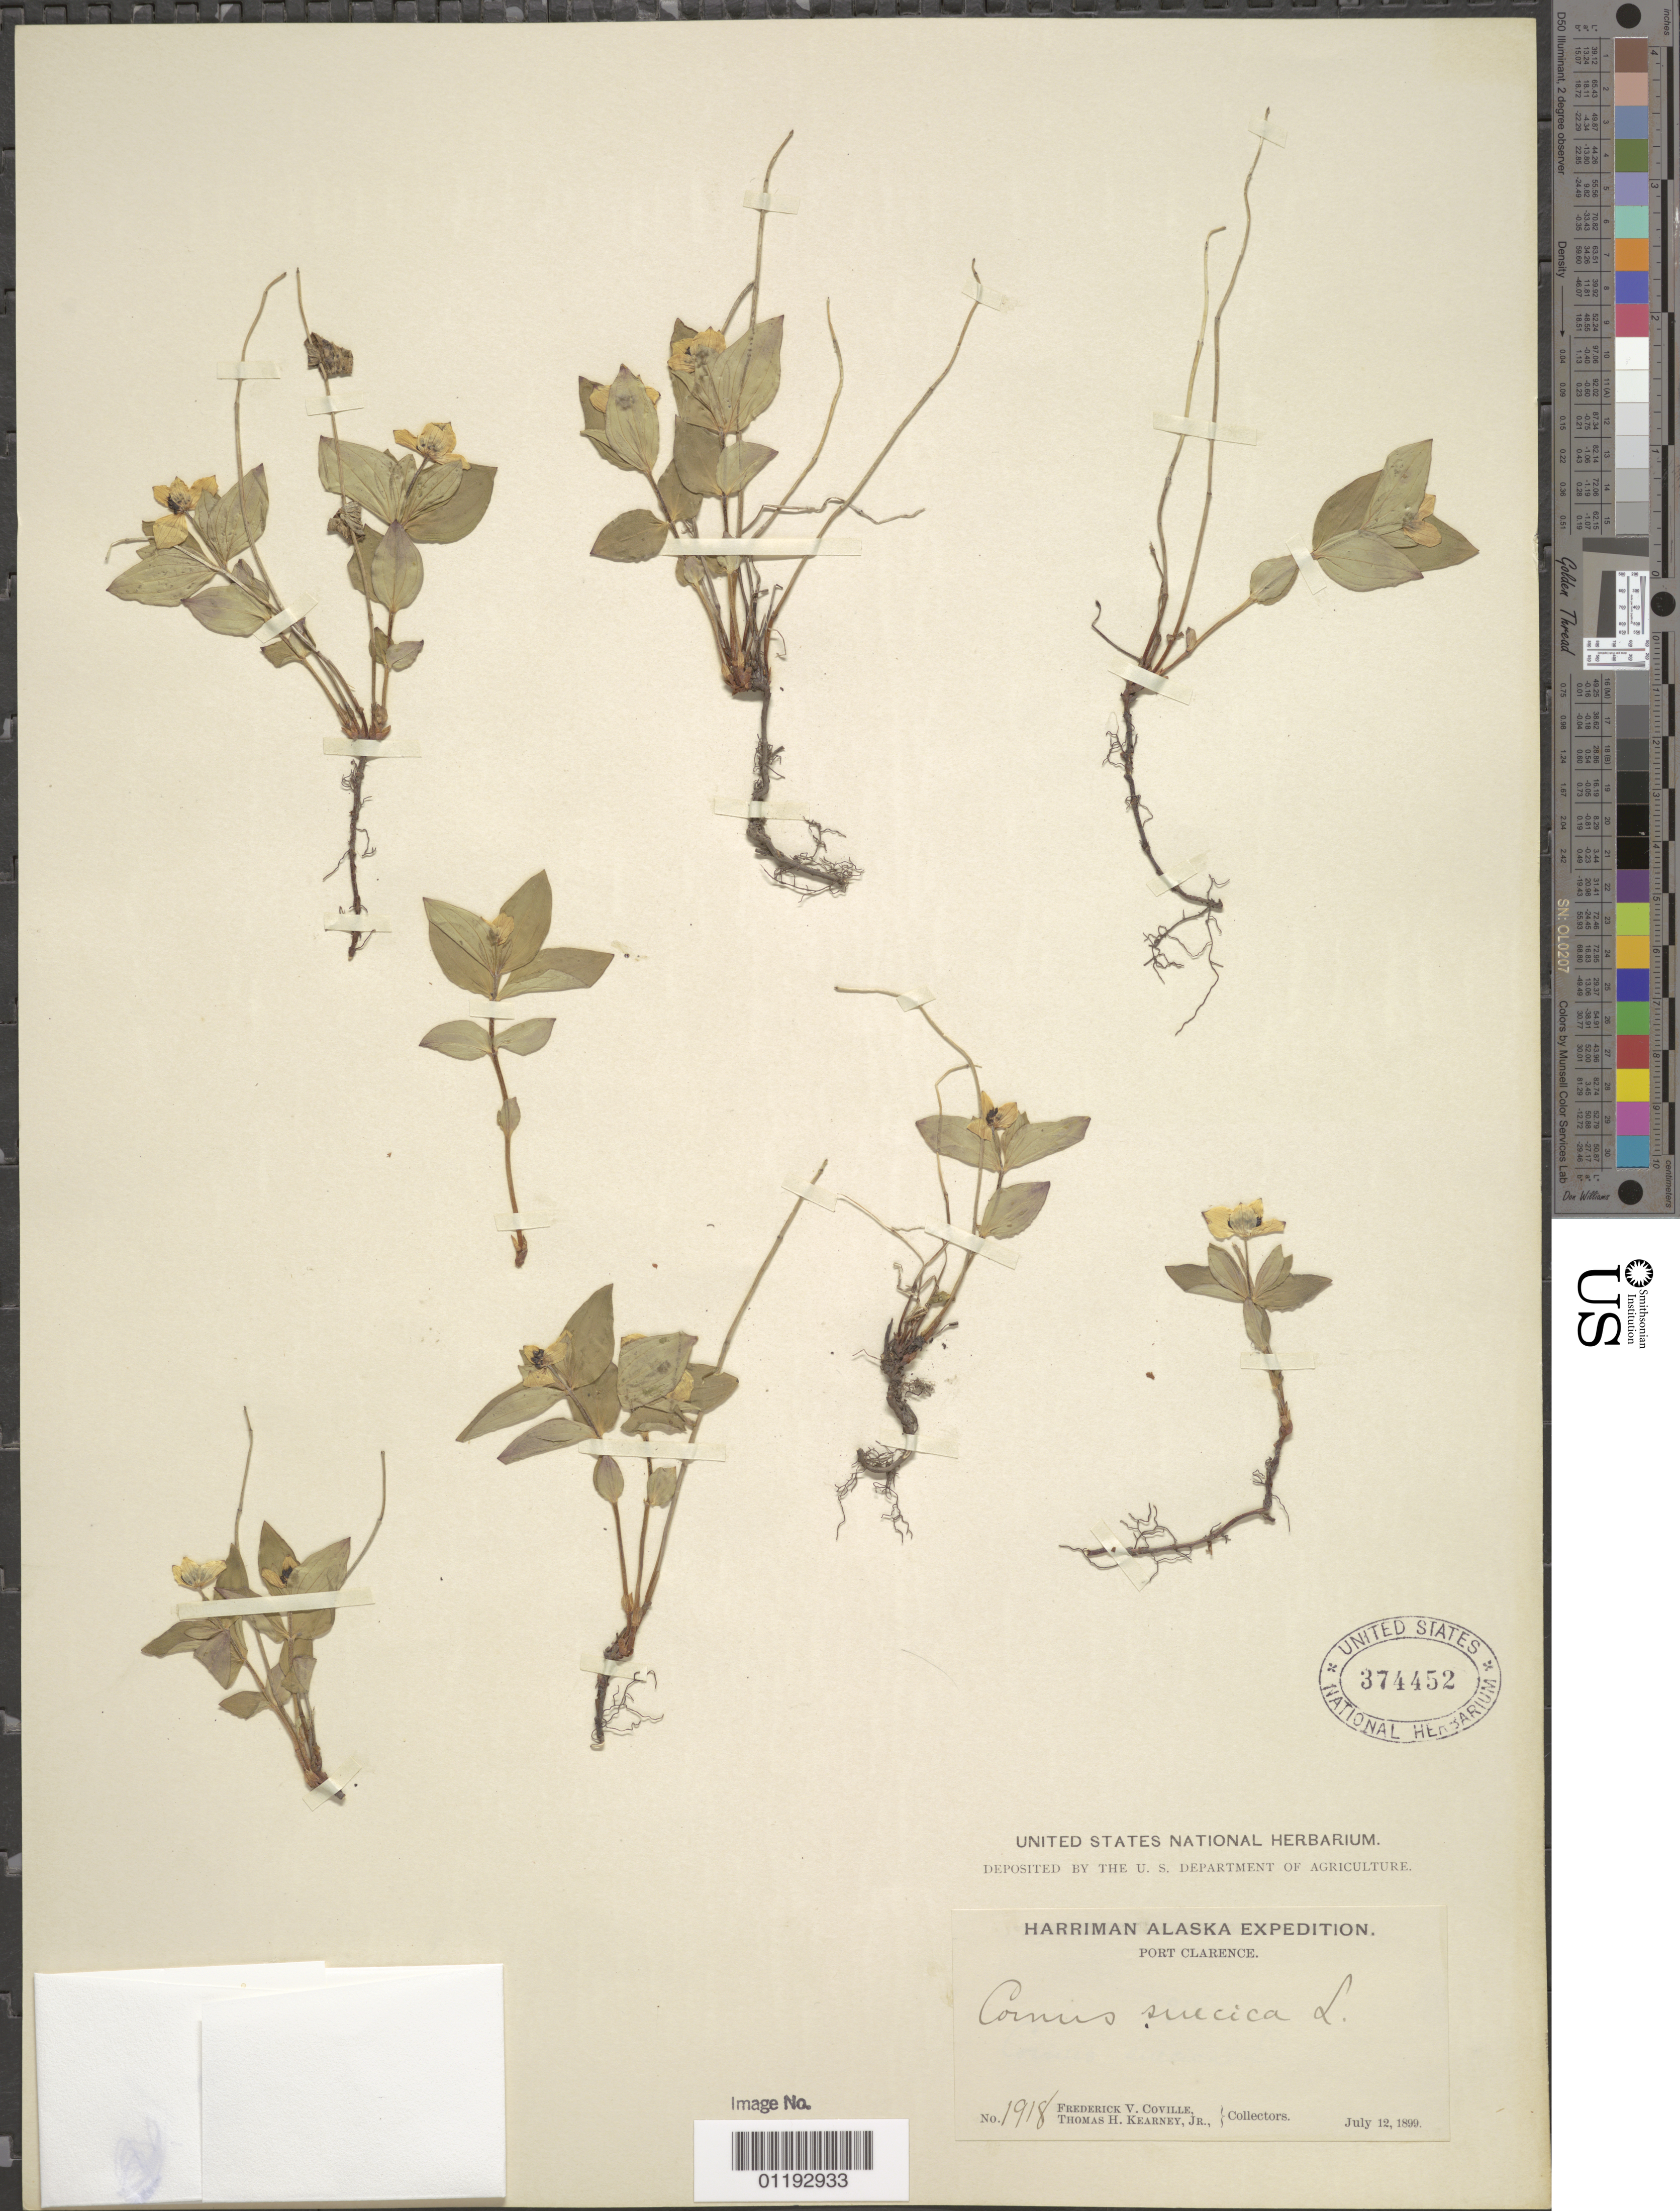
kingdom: Plantae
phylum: Tracheophyta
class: Magnoliopsida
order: Cornales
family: Cornaceae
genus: Cornus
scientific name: Cornus suecica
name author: L.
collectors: F. V. Coville & T. H. Kearney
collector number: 1918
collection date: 1899-07-12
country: United States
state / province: Alaska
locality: Port Clarence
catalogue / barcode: US 374452